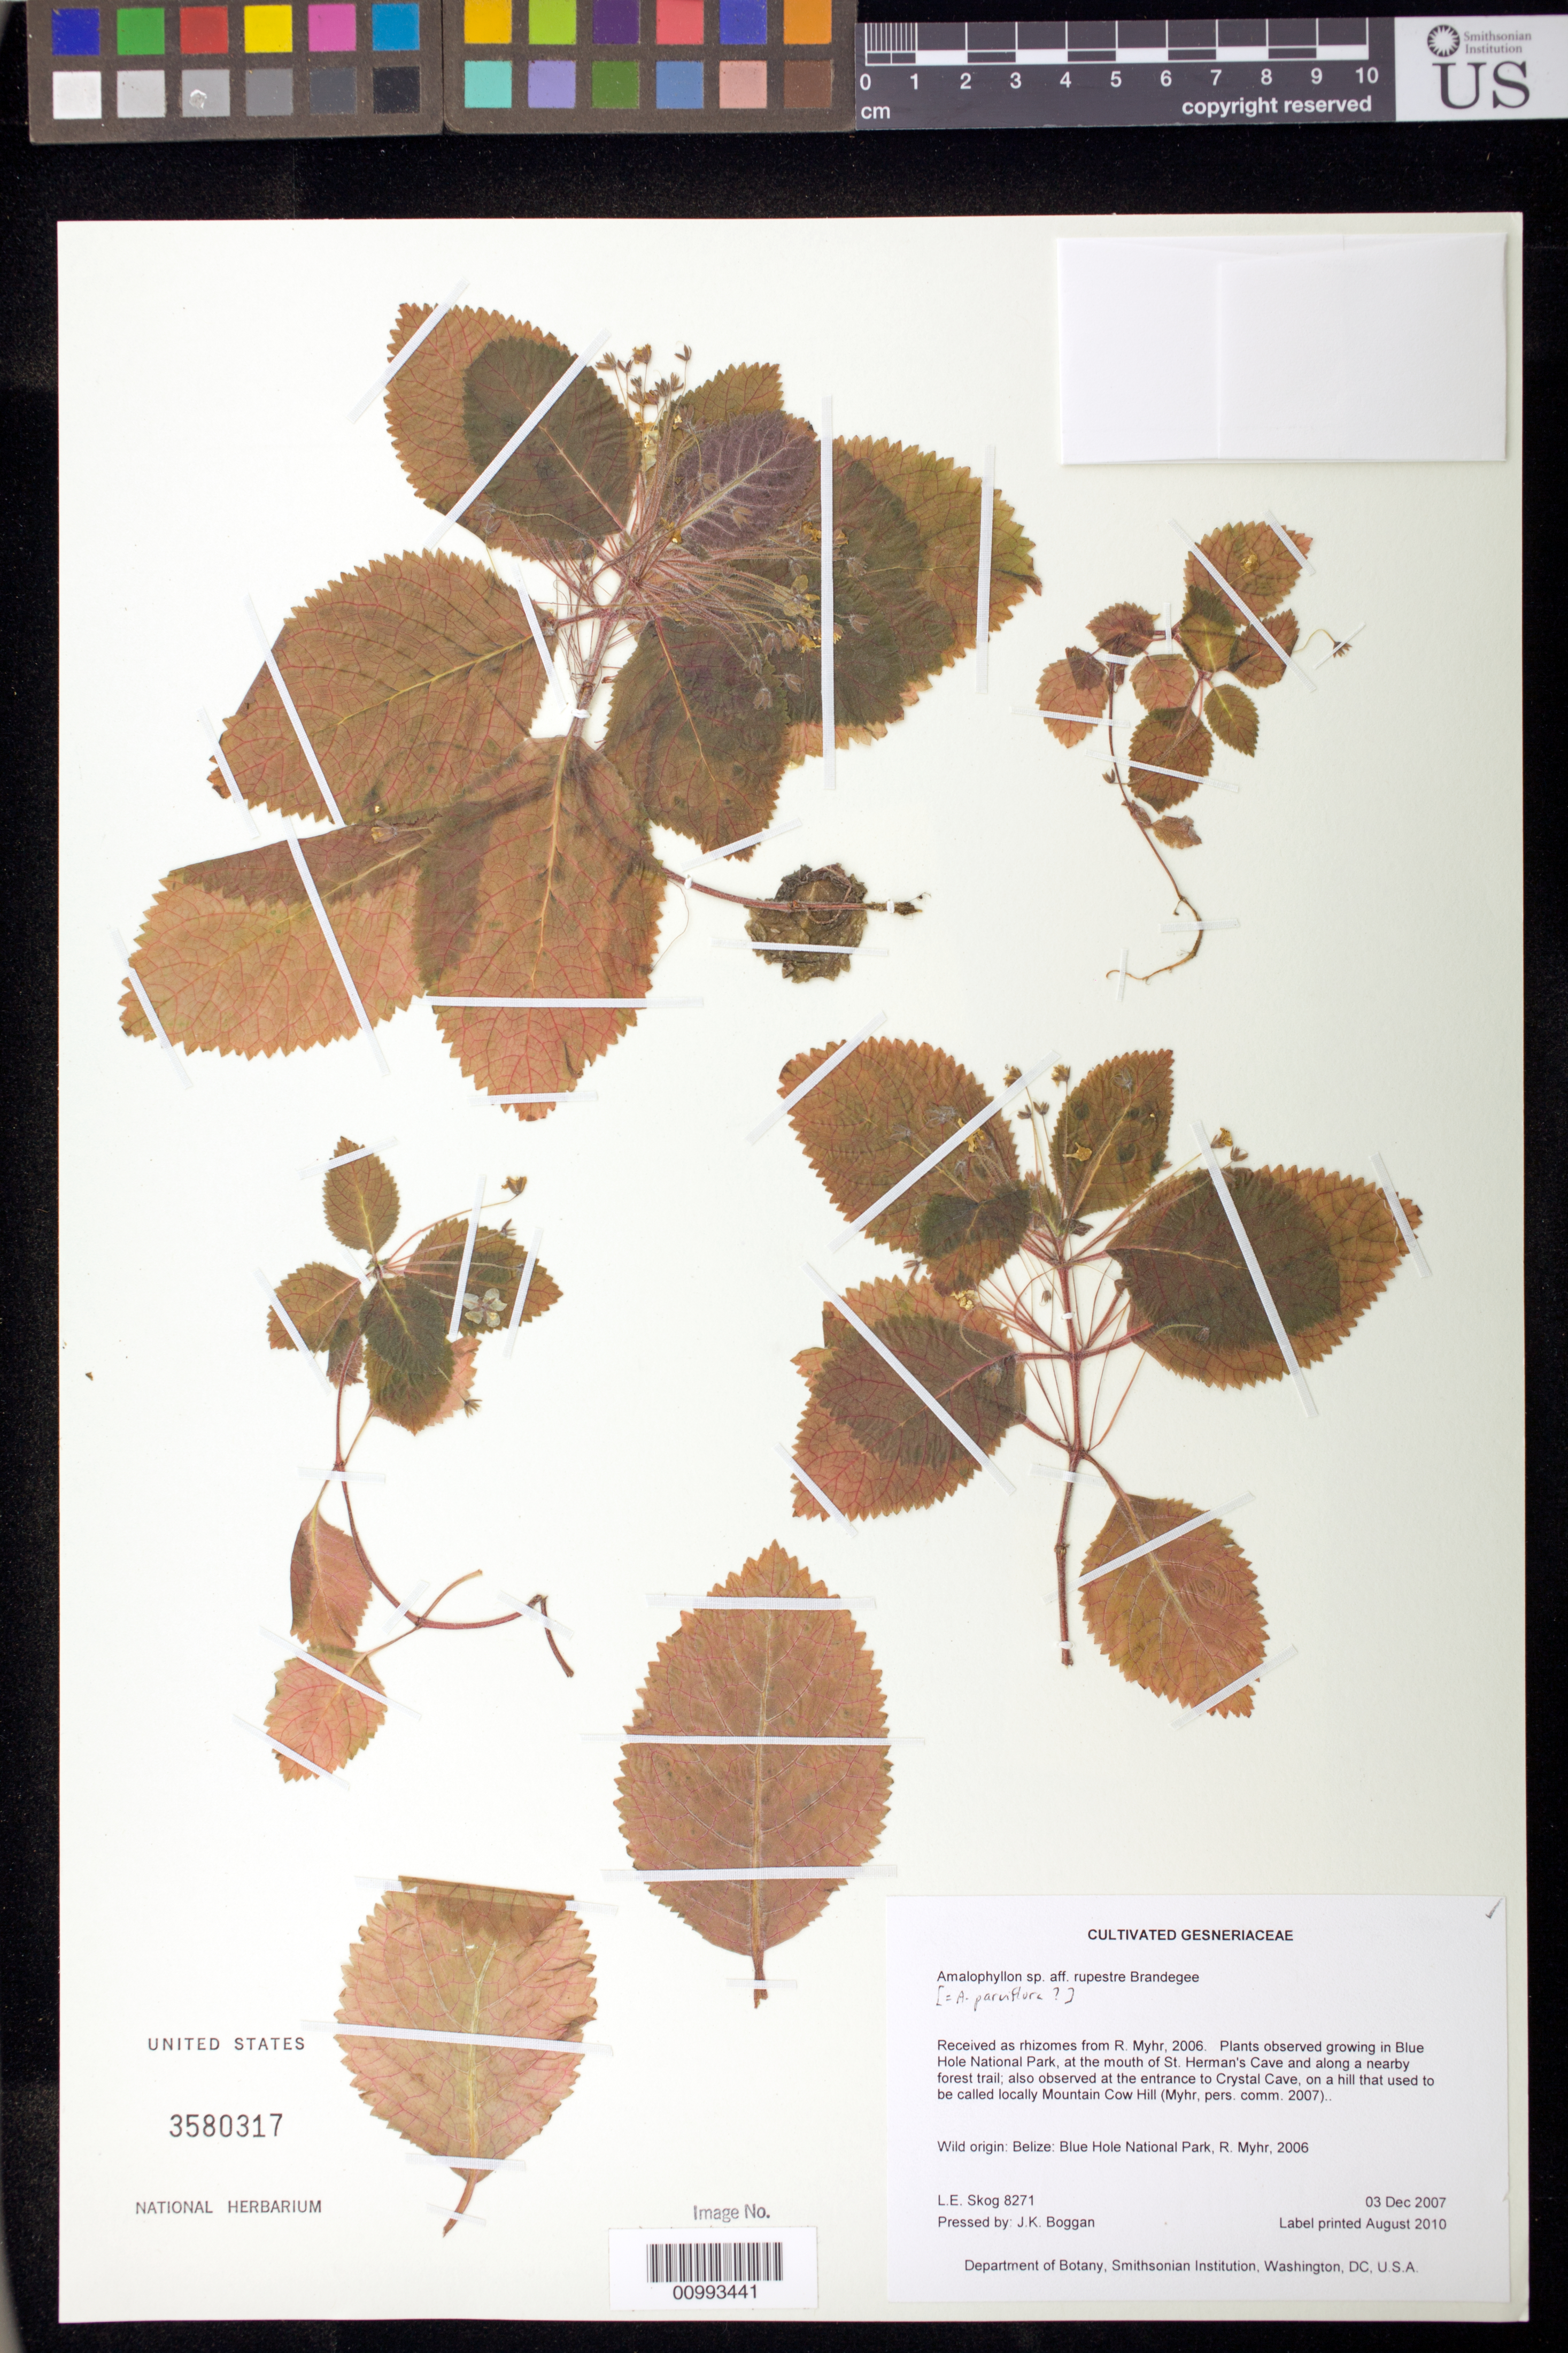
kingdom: Plantae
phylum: Tracheophyta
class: Magnoliopsida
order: Lamiales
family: Gesneriaceae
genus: Amalophyllon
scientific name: Amalophyllon rupestre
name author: Brandegee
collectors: L. E. Skog & J. K. Boggan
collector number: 8271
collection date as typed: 03 Dec 2007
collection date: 2007-12-03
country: Belize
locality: Department of Botany, Smithsonian Institution, Washington, DC, U.S.A.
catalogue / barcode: US 3580317